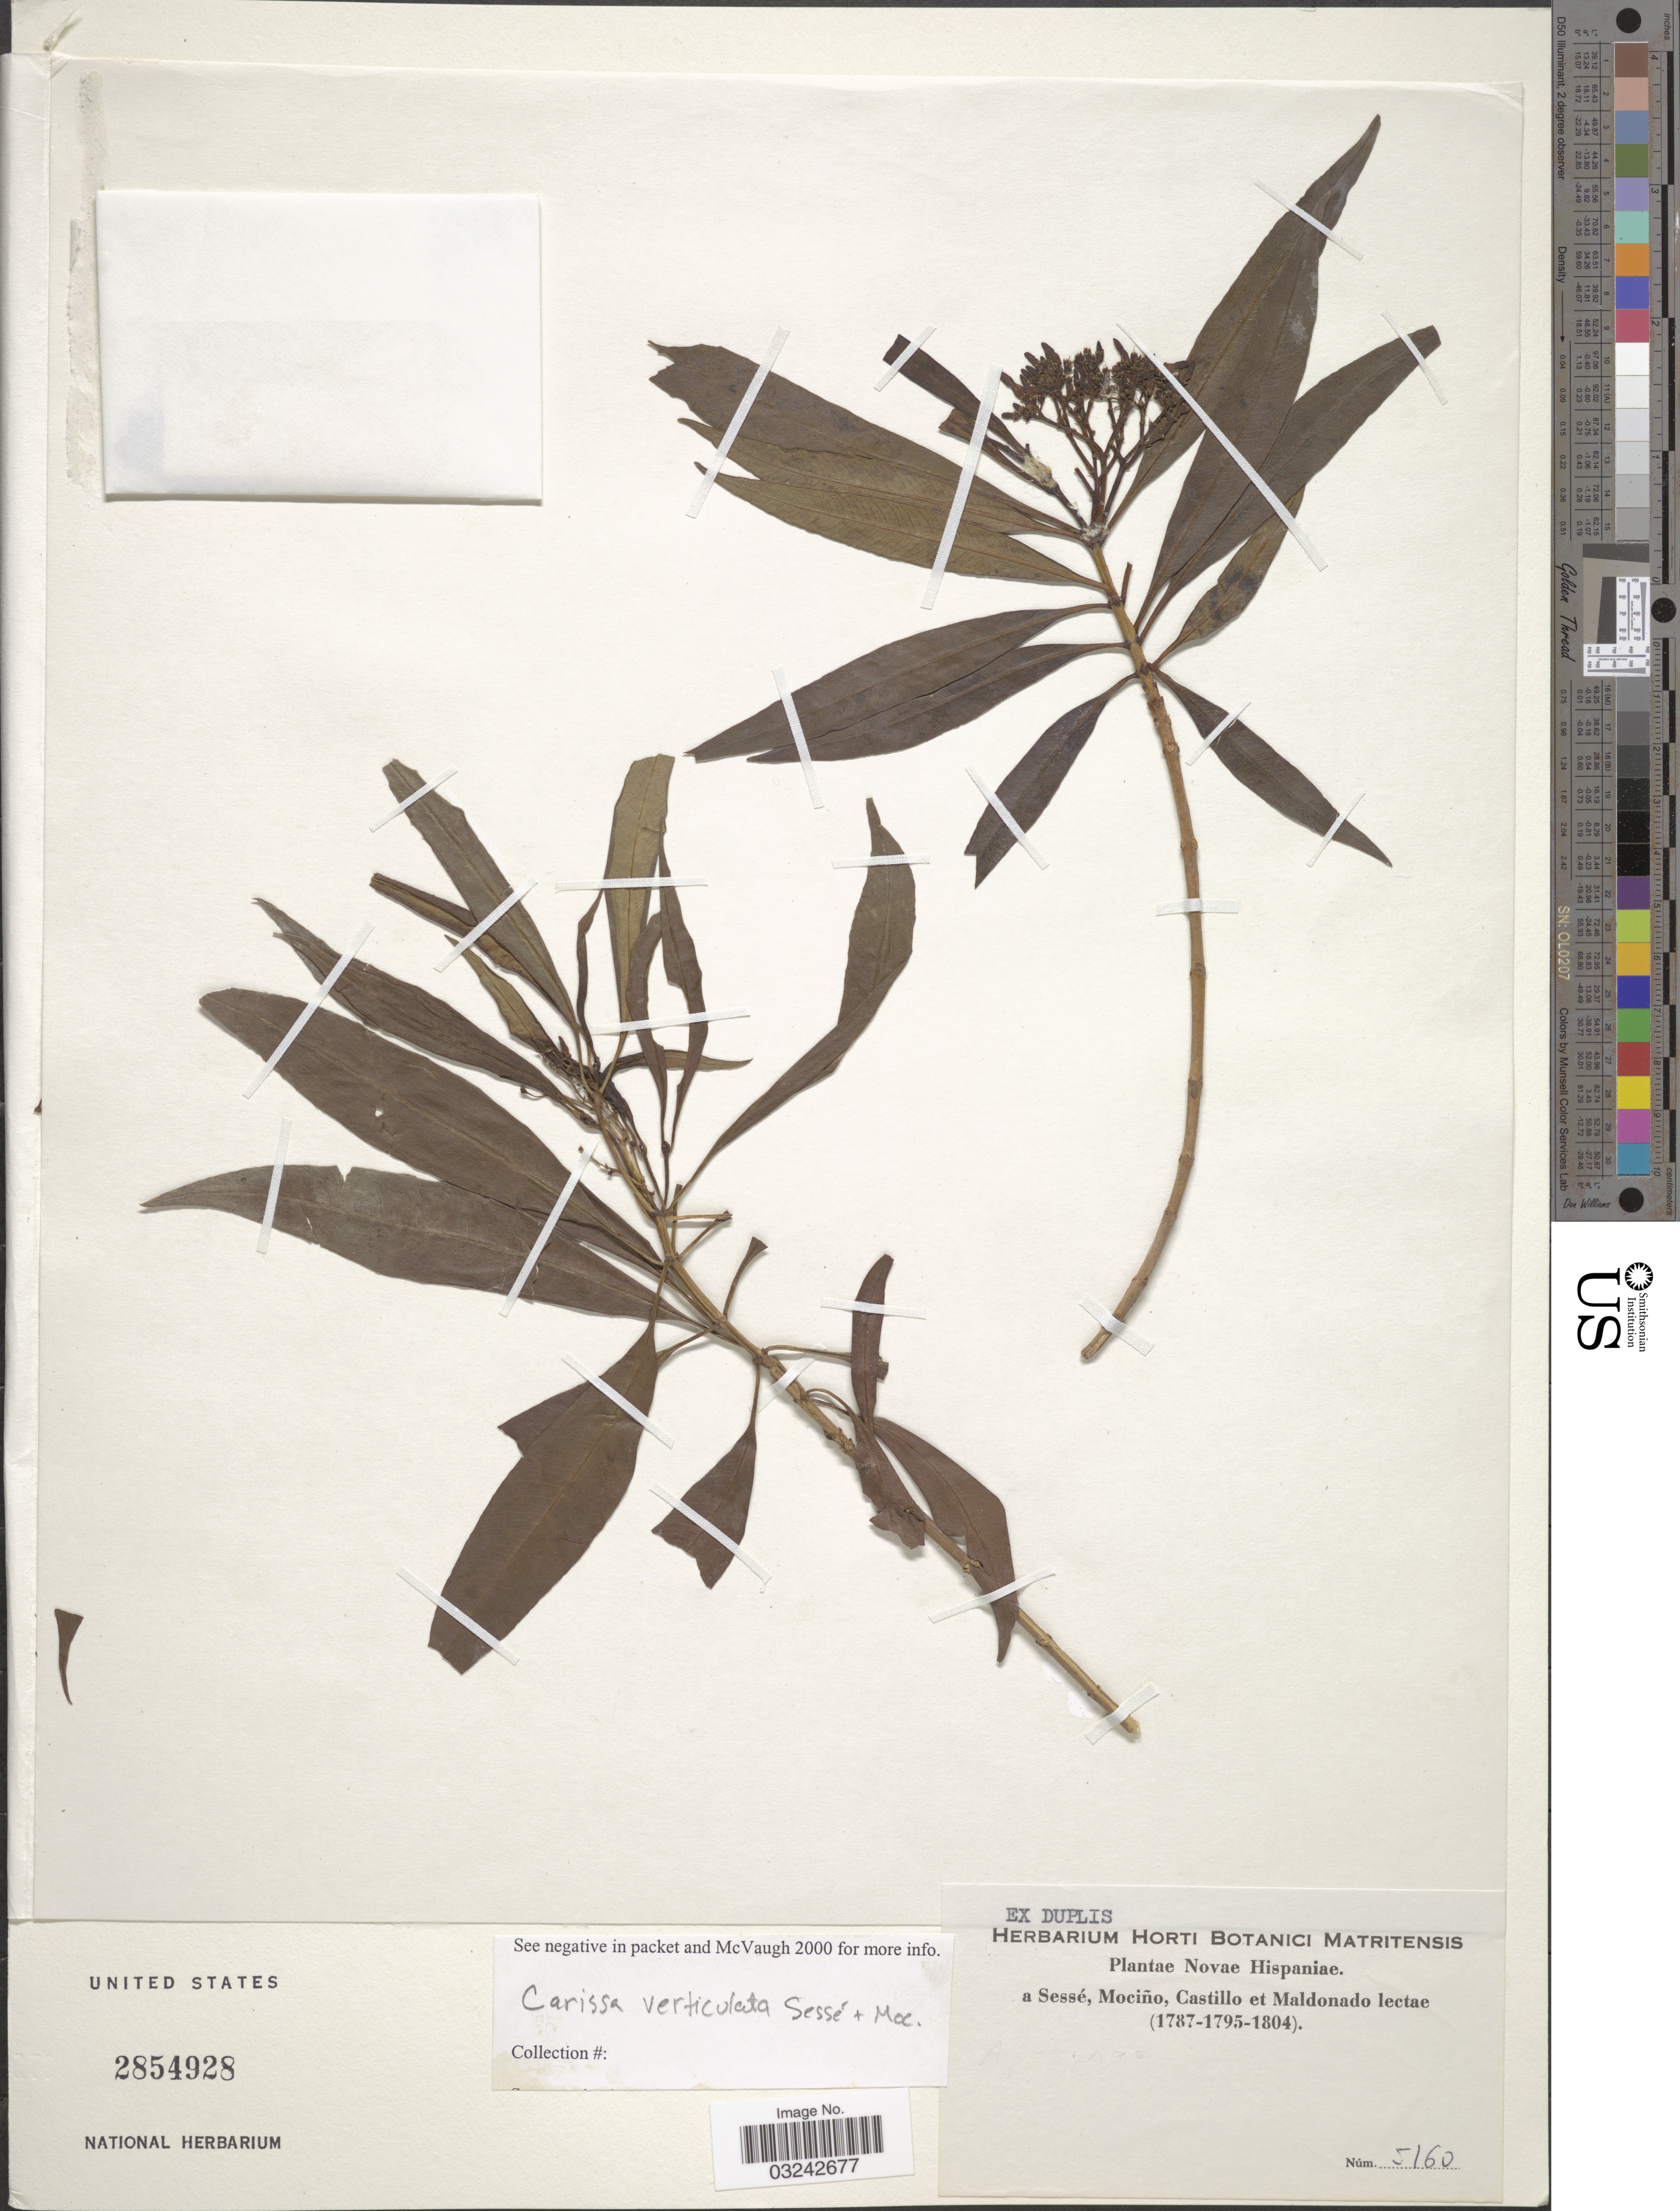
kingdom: Plantae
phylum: Tracheophyta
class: Magnoliopsida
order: Gentianales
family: Apocynaceae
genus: Carissa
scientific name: Carissa tetramera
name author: (Sacleux) Stapf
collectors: Sessé, --, Mociño, Castillo, -- & Maldonado, --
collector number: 5160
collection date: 1787/1804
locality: Novae Hispaniae.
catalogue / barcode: US 2854928